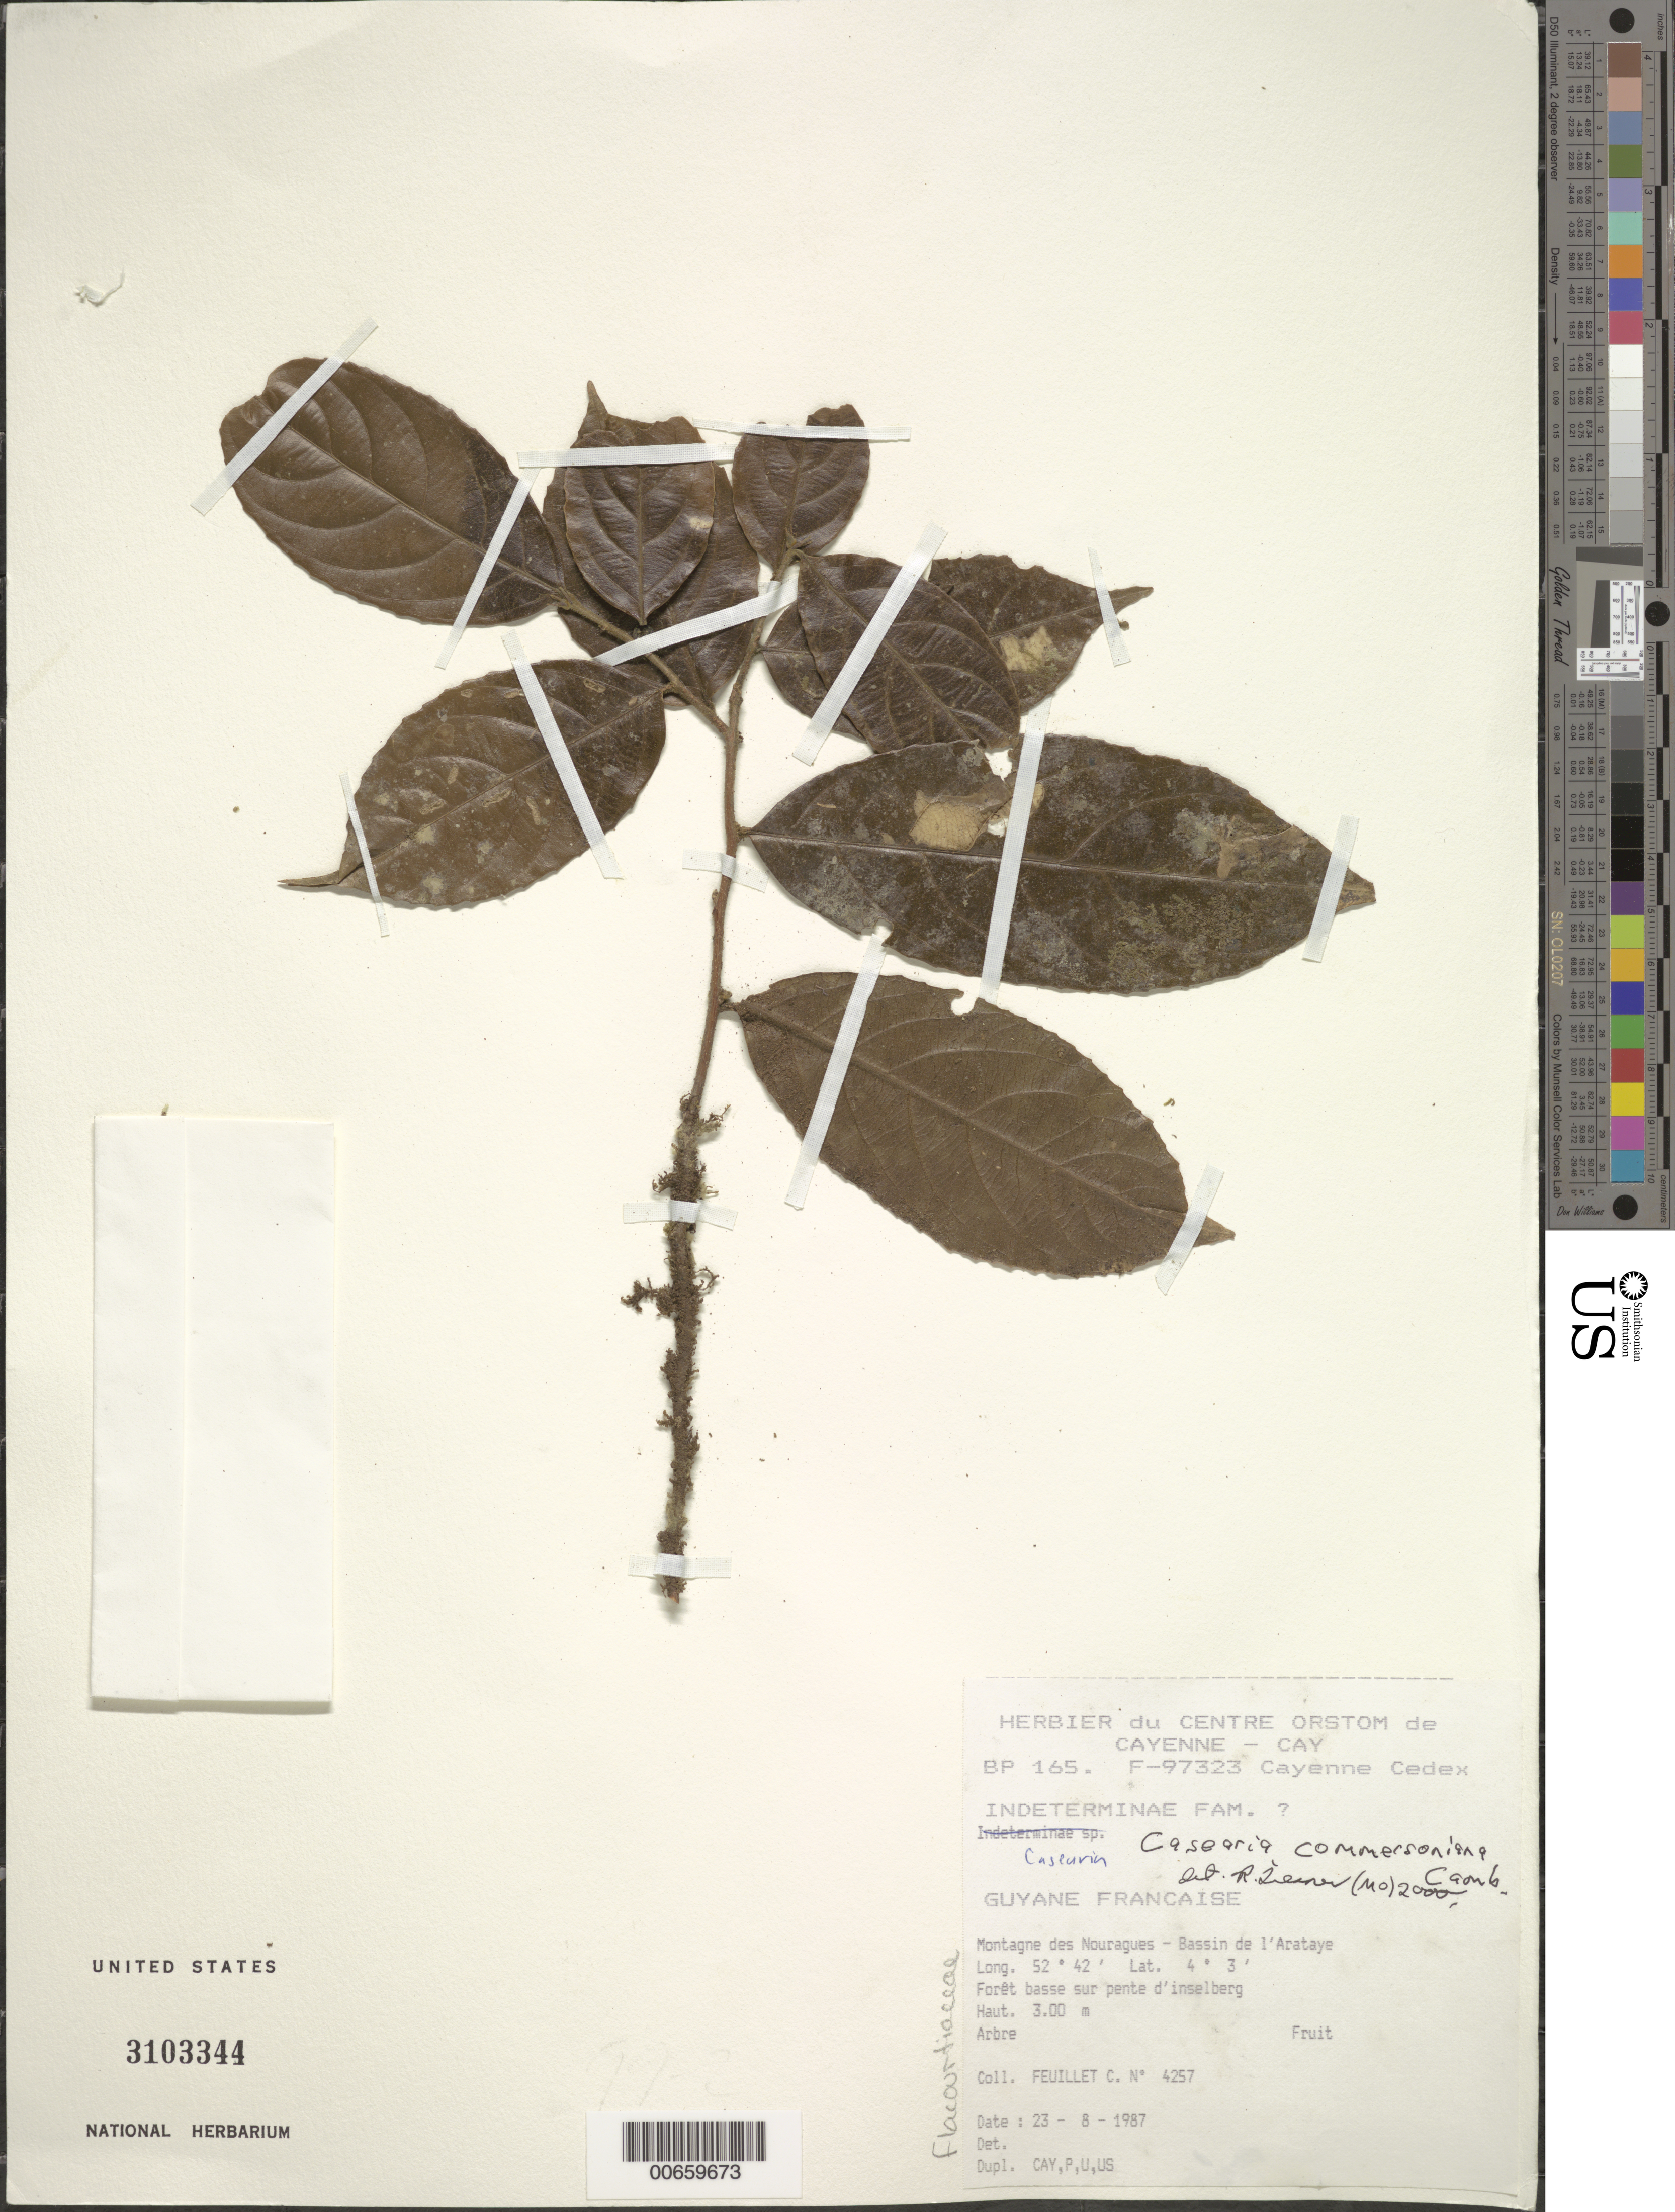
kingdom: Plantae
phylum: Tracheophyta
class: Magnoliopsida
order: Malpighiales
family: Salicaceae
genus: Piparea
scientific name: Piparea dentata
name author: Aubl.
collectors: C. Feuillet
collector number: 4257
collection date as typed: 23 Aug 1987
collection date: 1987-08-23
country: French Guiana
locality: Station des Nouragues, Bassin de l'Approuague, Arataye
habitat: Low forest on mountain slope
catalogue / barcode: US 3103344